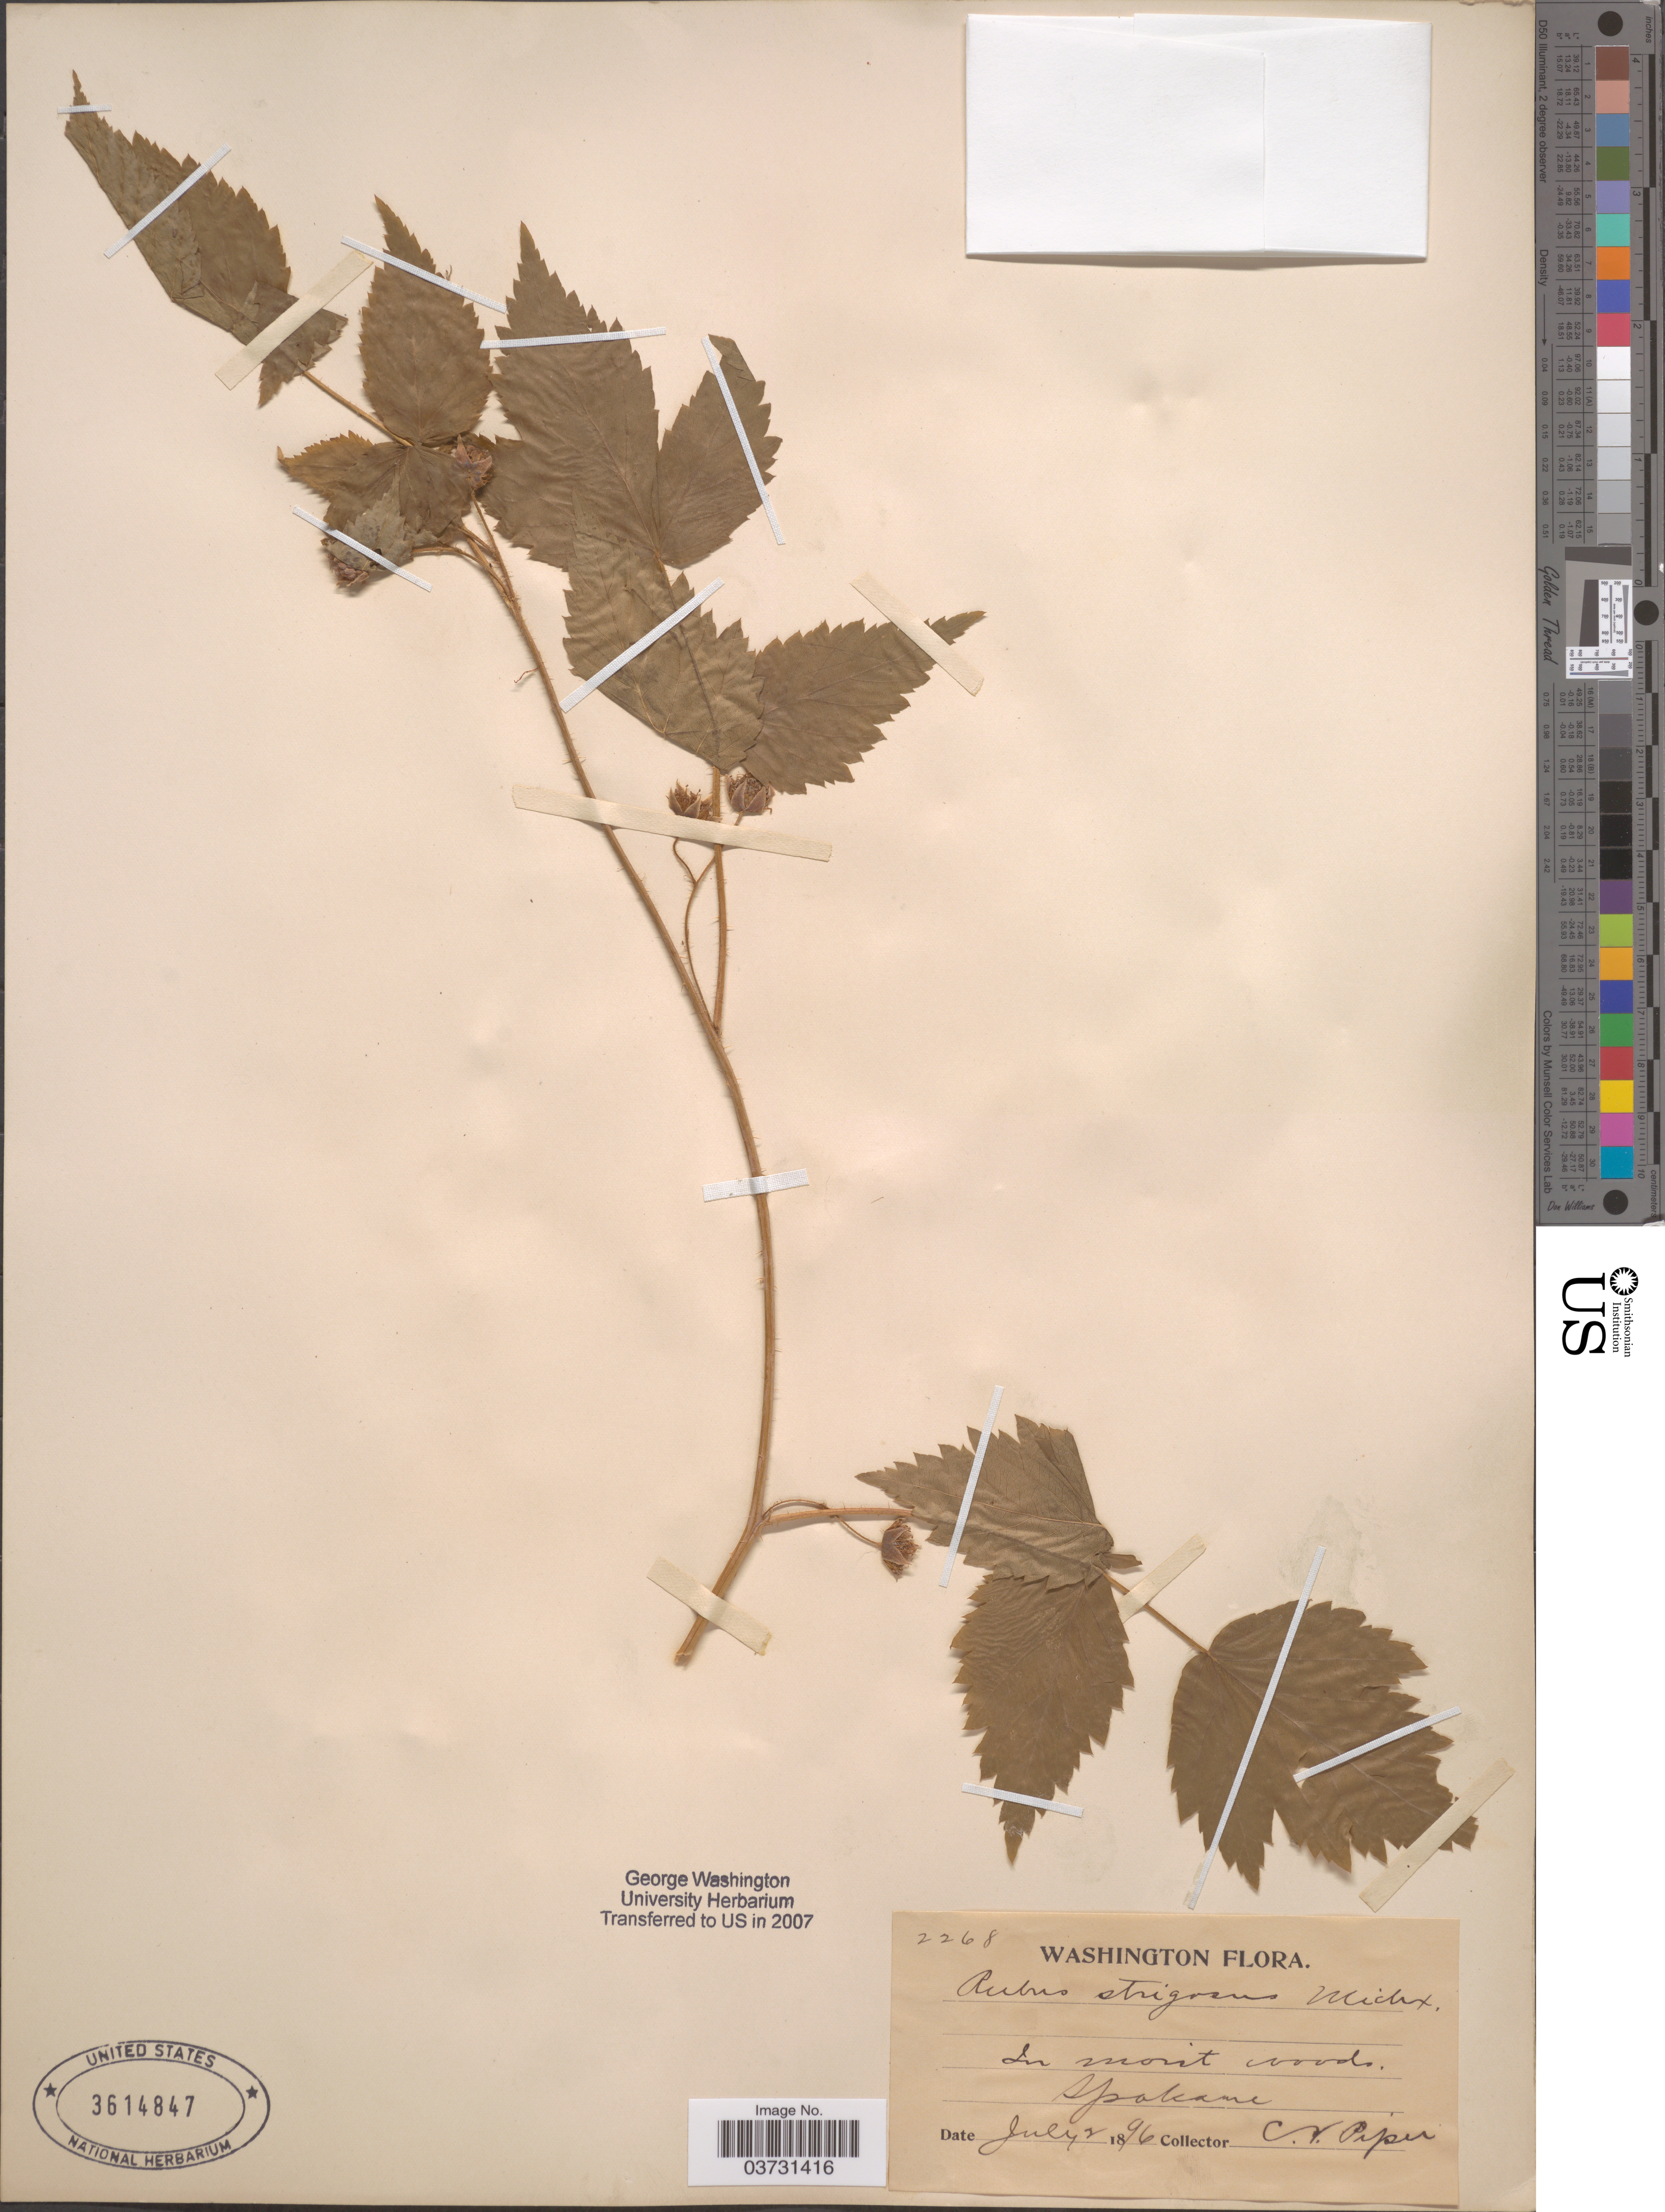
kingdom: Plantae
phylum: Tracheophyta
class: Magnoliopsida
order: Rosales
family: Rosaceae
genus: Rubus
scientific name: Rubus strigosus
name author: Michx.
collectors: C. V. Piper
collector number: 2268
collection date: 1896-07-02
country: United States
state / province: Washington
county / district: Spokane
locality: Spokane.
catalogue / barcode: US 3614847